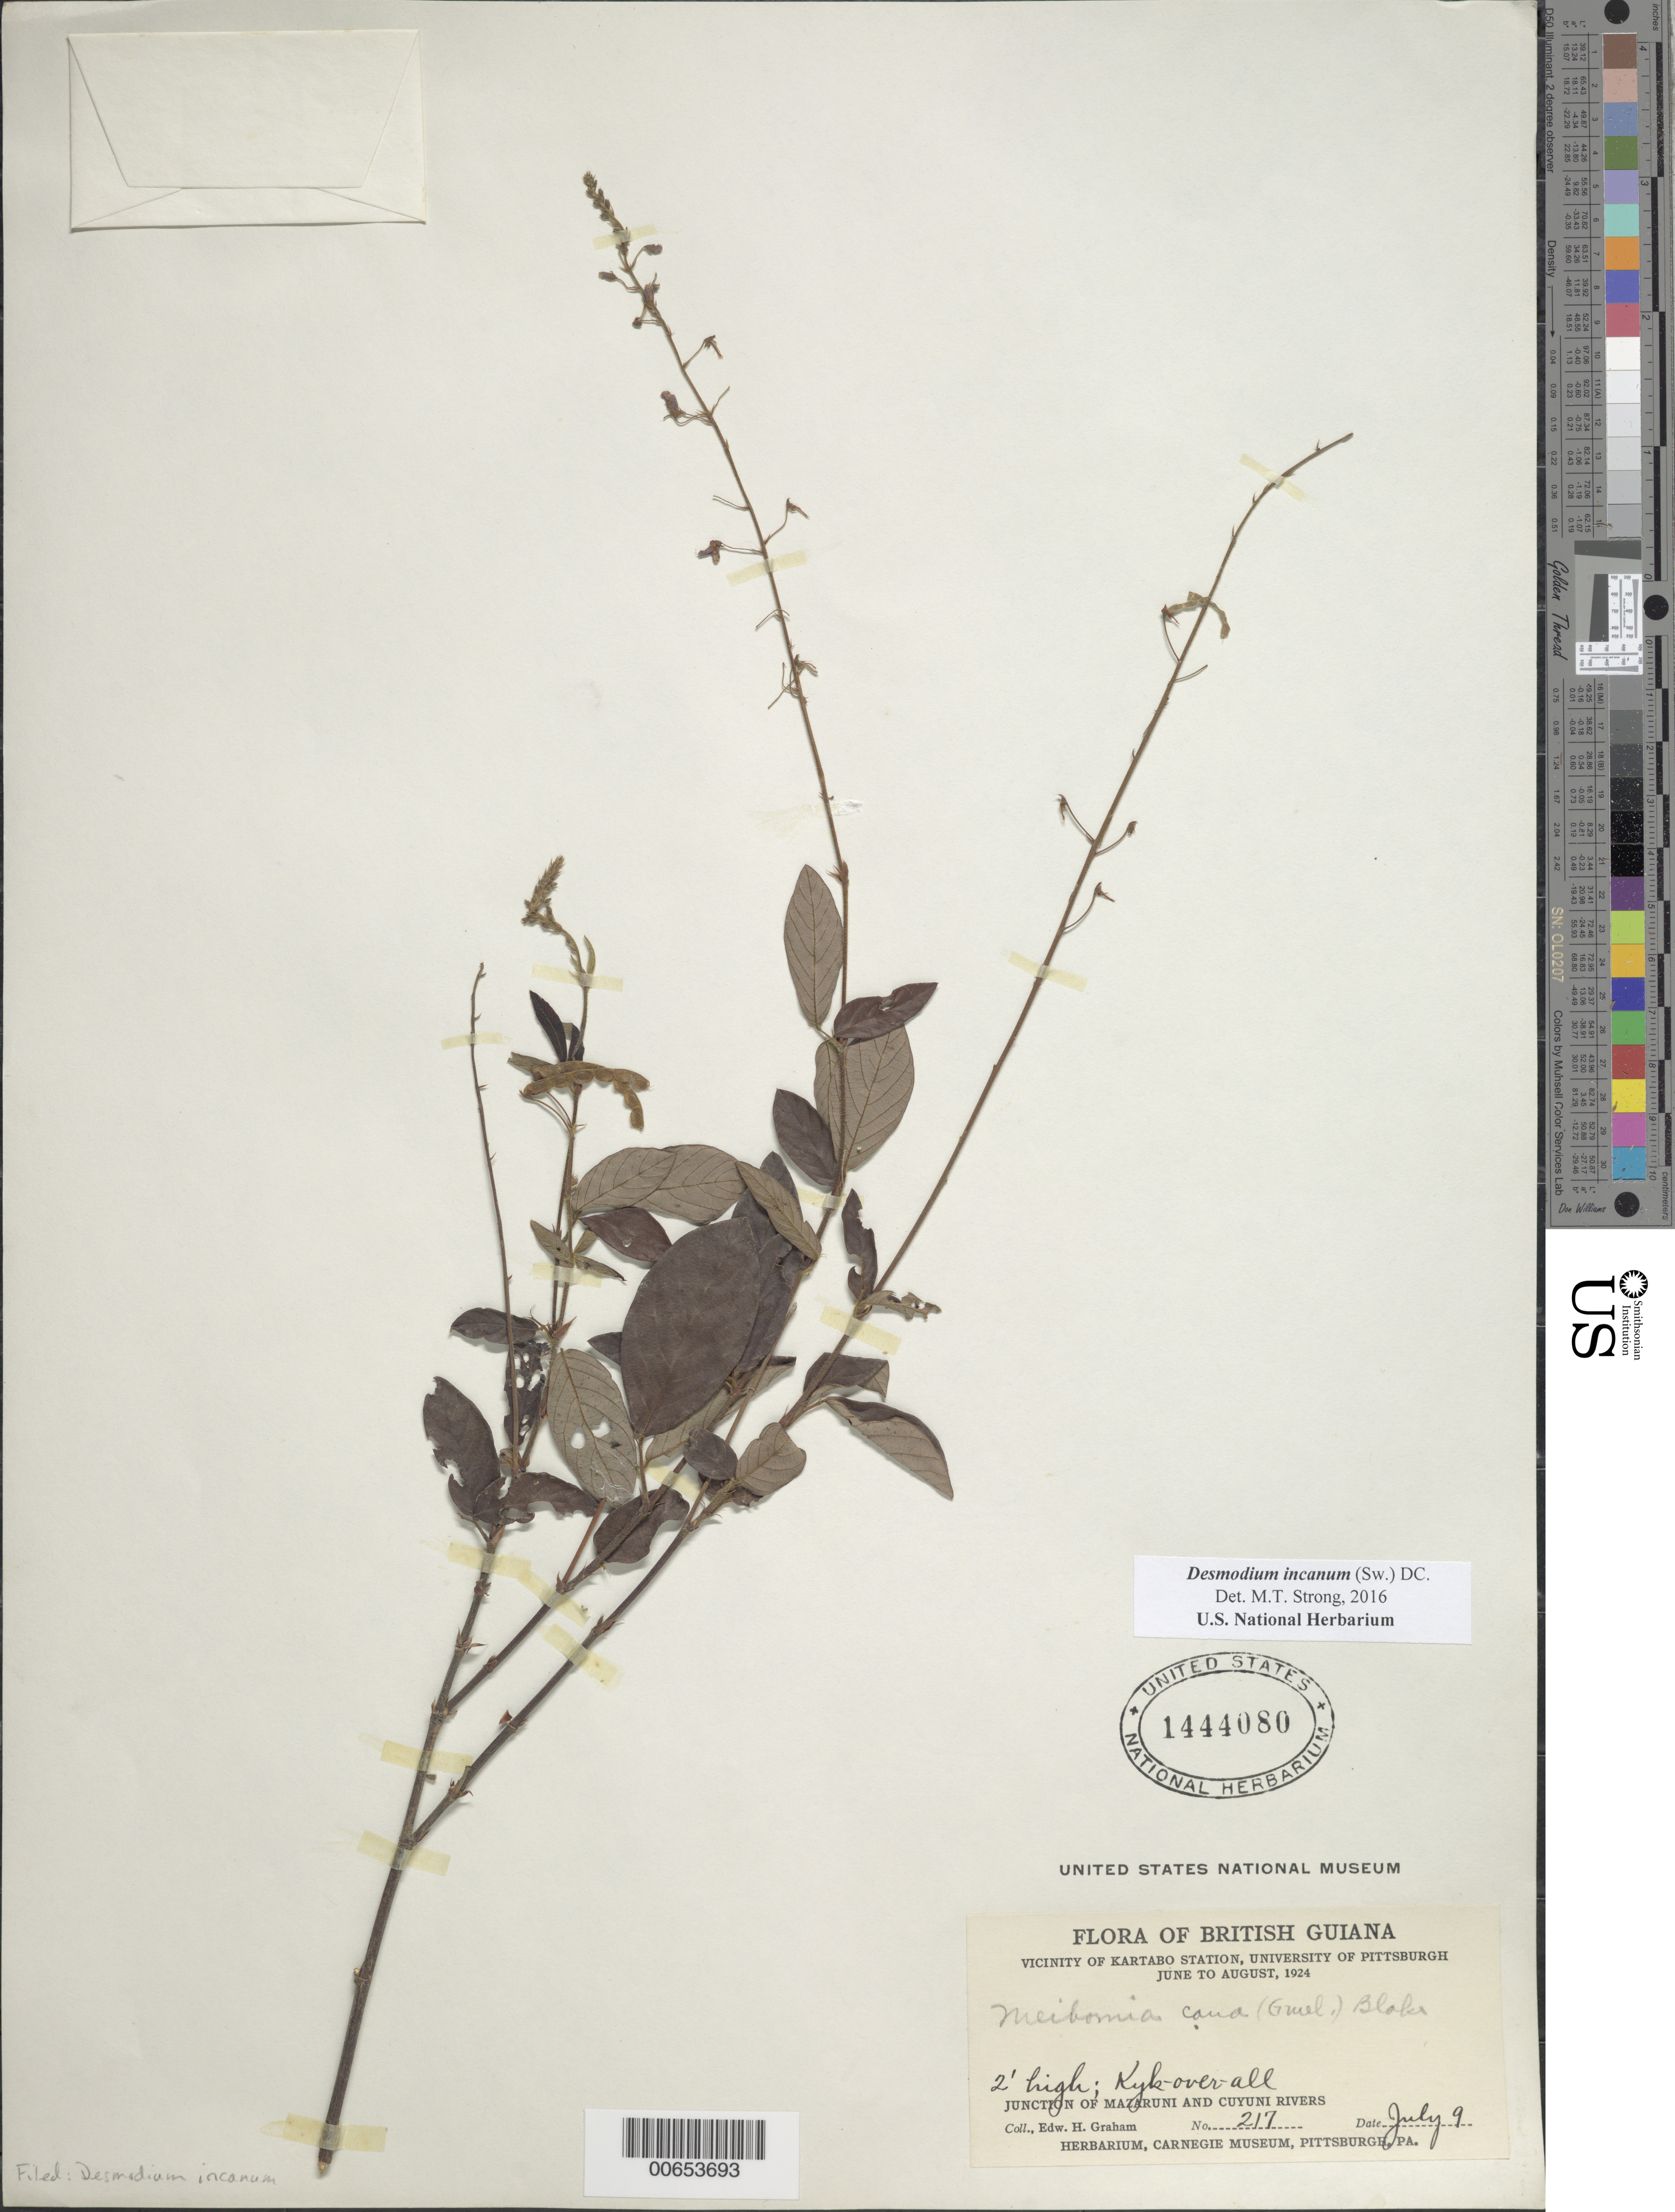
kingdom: Plantae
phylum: Tracheophyta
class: Magnoliopsida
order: Fabales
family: Fabaceae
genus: Desmodium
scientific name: Desmodium incanum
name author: (Sw.) DC.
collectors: E. H. Graham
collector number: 217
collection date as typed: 9-Jul-24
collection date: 1924-07-09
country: Guyana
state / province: Cuyuni-Mazaruni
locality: Kyk over al, Kartabo Station, vic., junction of Mazaruni & Cuyuni rivers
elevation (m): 100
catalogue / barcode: US 1444080